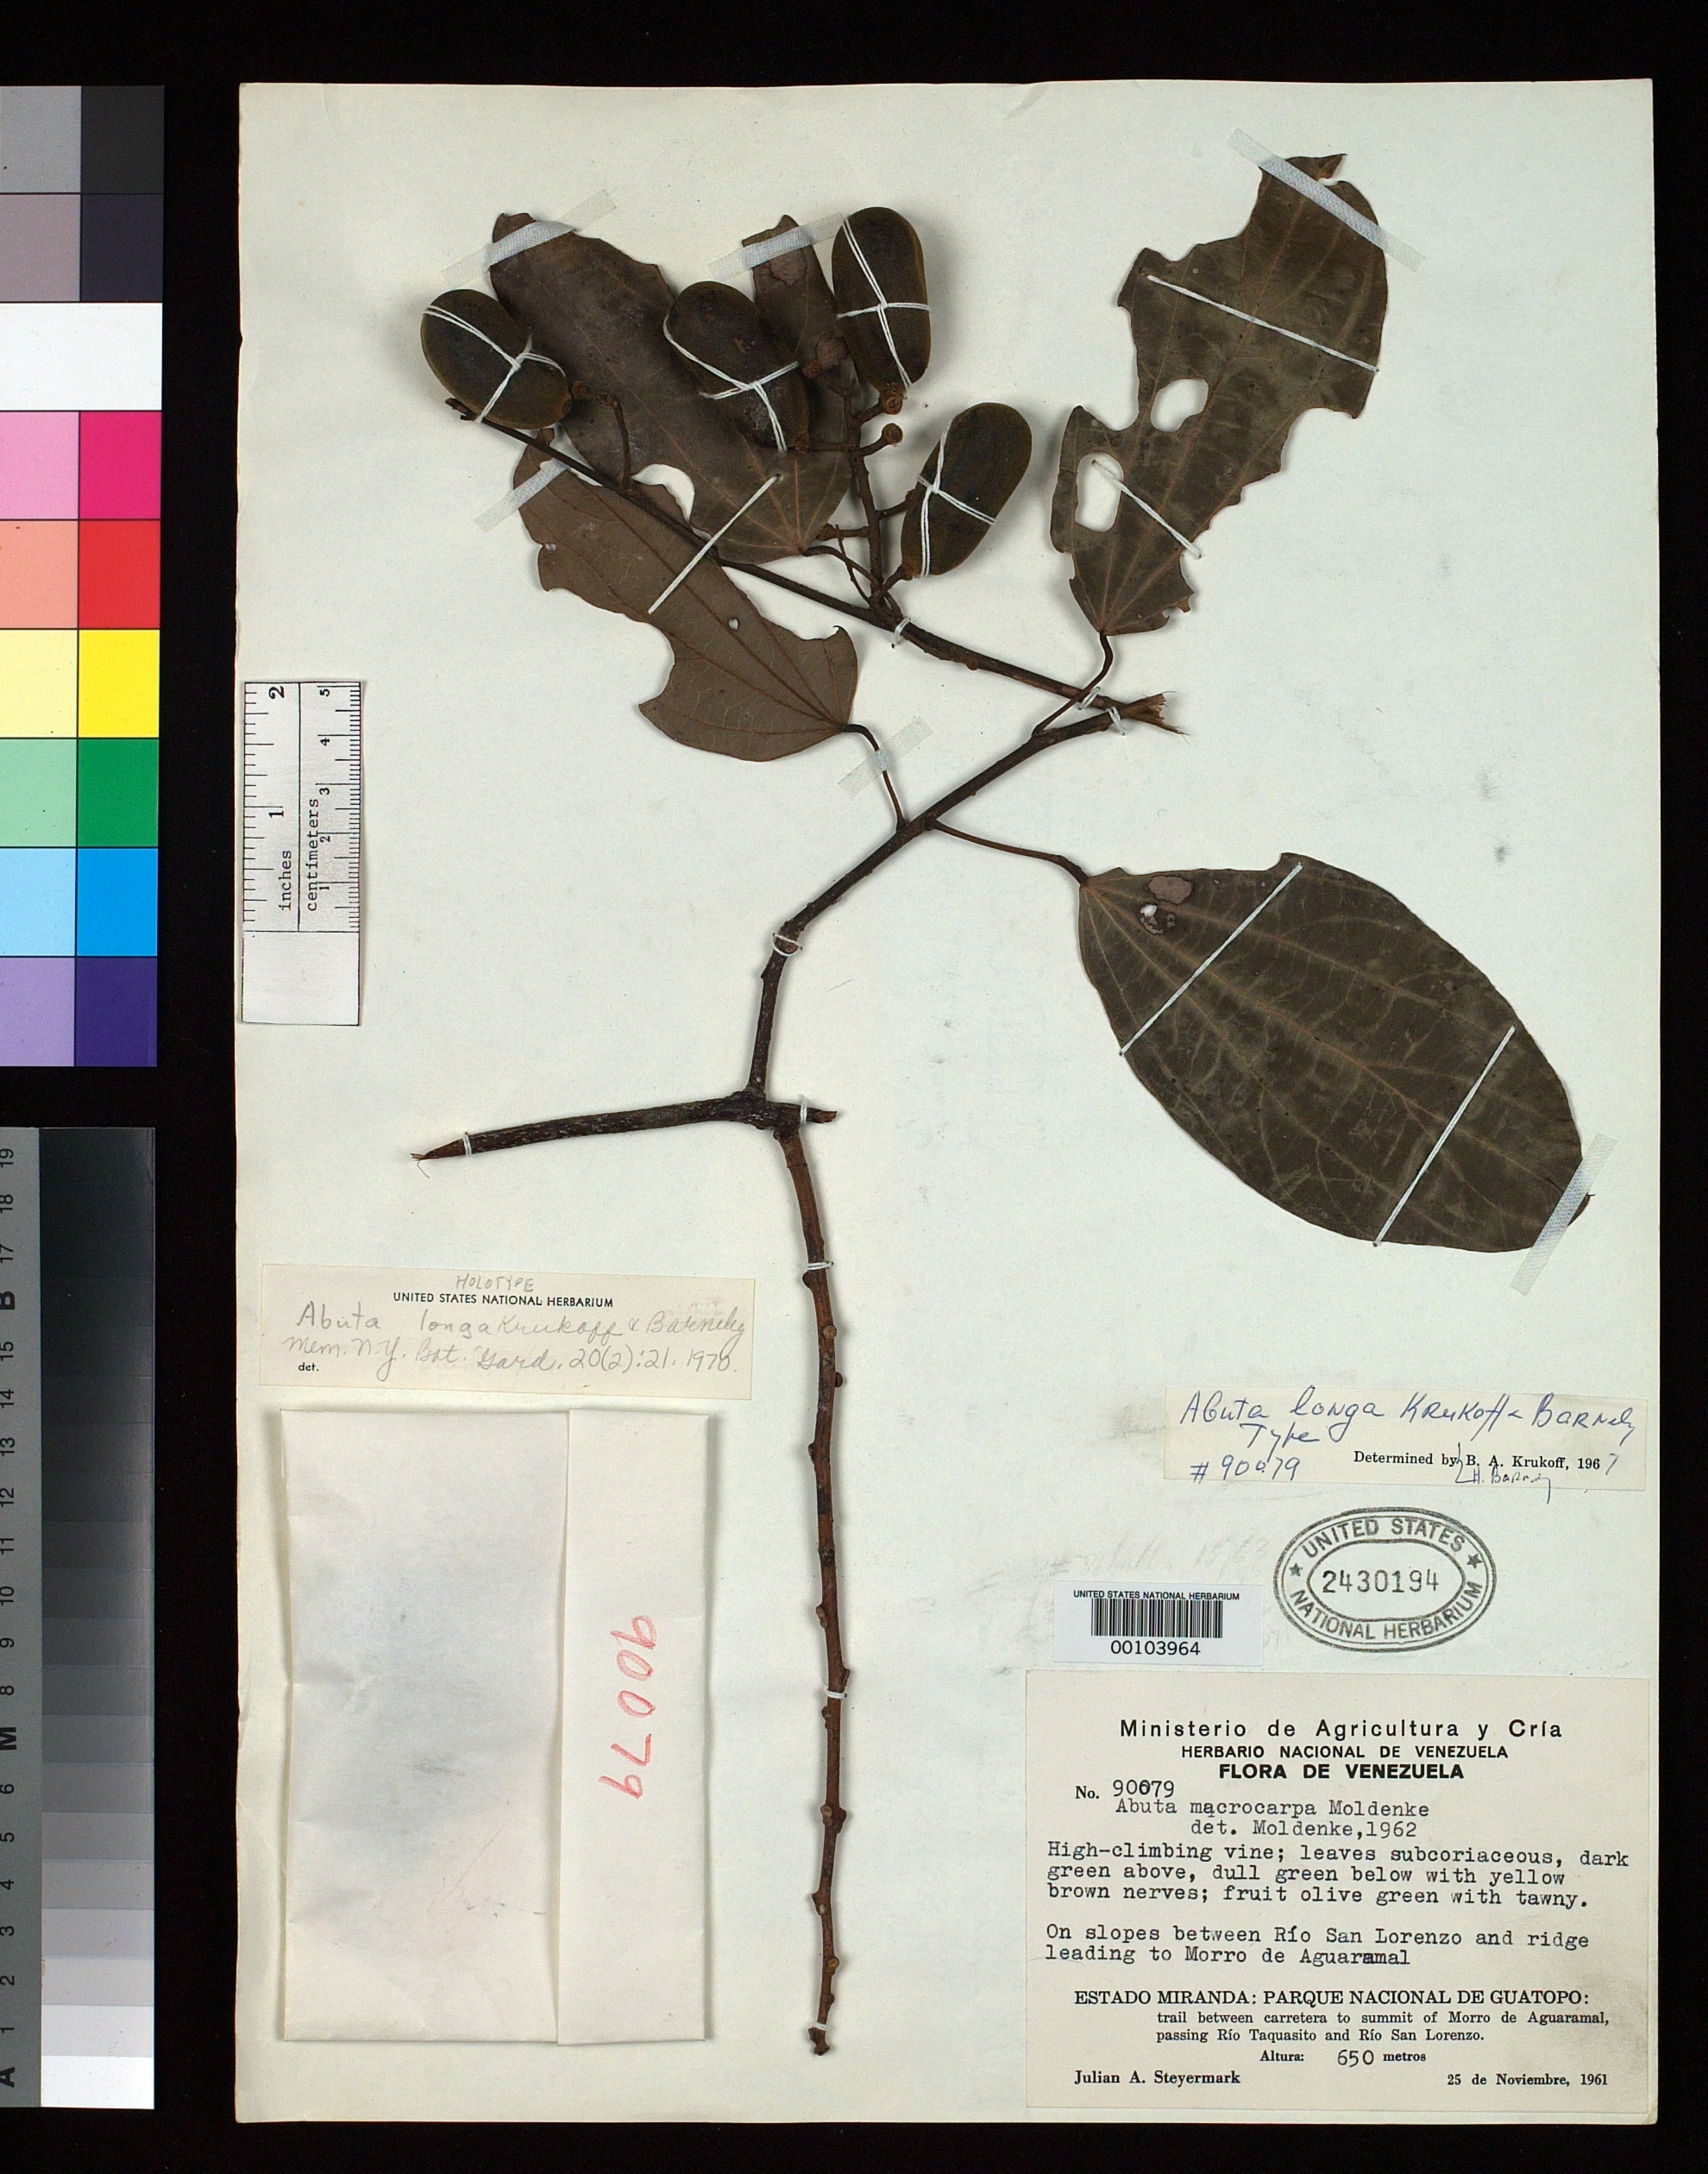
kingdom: Plantae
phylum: Tracheophyta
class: Magnoliopsida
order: Ranunculales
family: Menispermaceae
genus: Abuta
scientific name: Abuta longa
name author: Krukoff & Barneby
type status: Holotype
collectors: J. Steyermark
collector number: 90079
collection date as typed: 25 Nov 1961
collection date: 1961-11-25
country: Venezuela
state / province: Miranda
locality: Parque Nacional de Guatopo, Rio San Lorenzo.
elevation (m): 650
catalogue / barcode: US 2430194